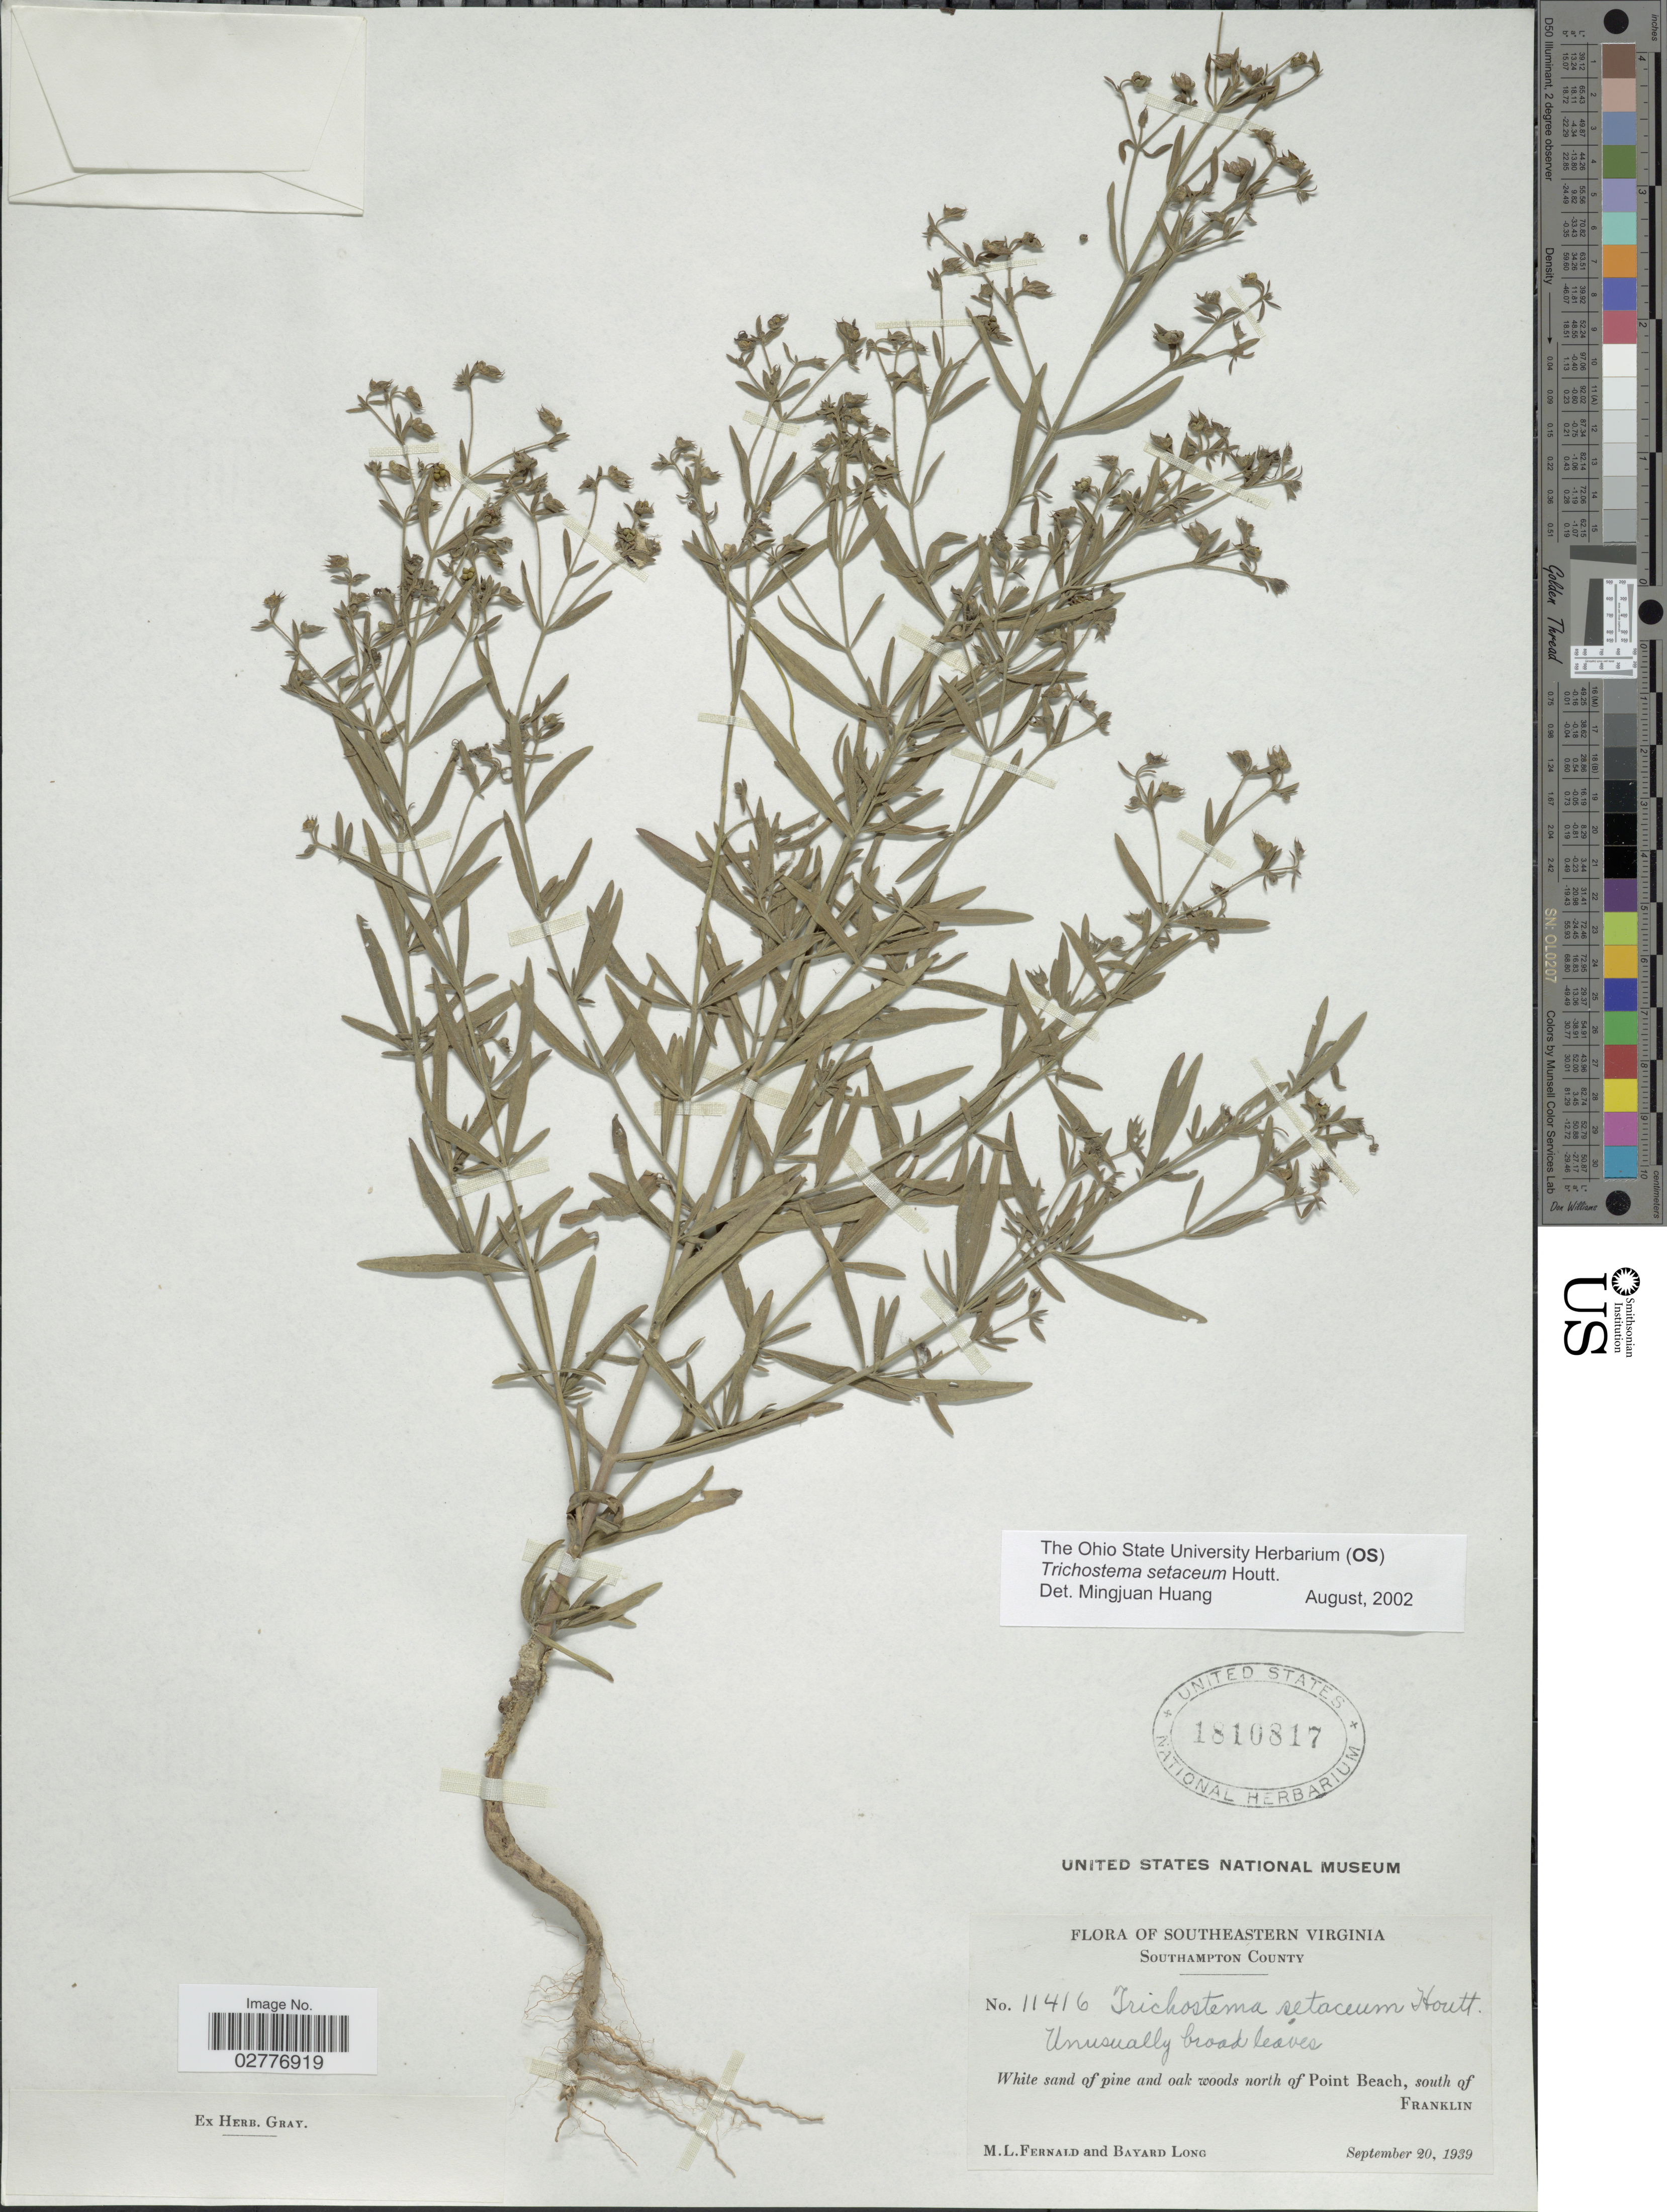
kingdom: Plantae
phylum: Tracheophyta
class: Magnoliopsida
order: Lamiales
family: Lamiaceae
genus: Trichostema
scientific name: Trichostema setaceum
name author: Houtt.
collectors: M. L. Fernald & B. Long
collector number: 11416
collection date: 1939-09-20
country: United States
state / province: Virginia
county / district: Southampton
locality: Southeastern Virginia. Southampton County. White sand of pine and oak woods north of Point Beach, south of Franklin.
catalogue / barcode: US 1810817